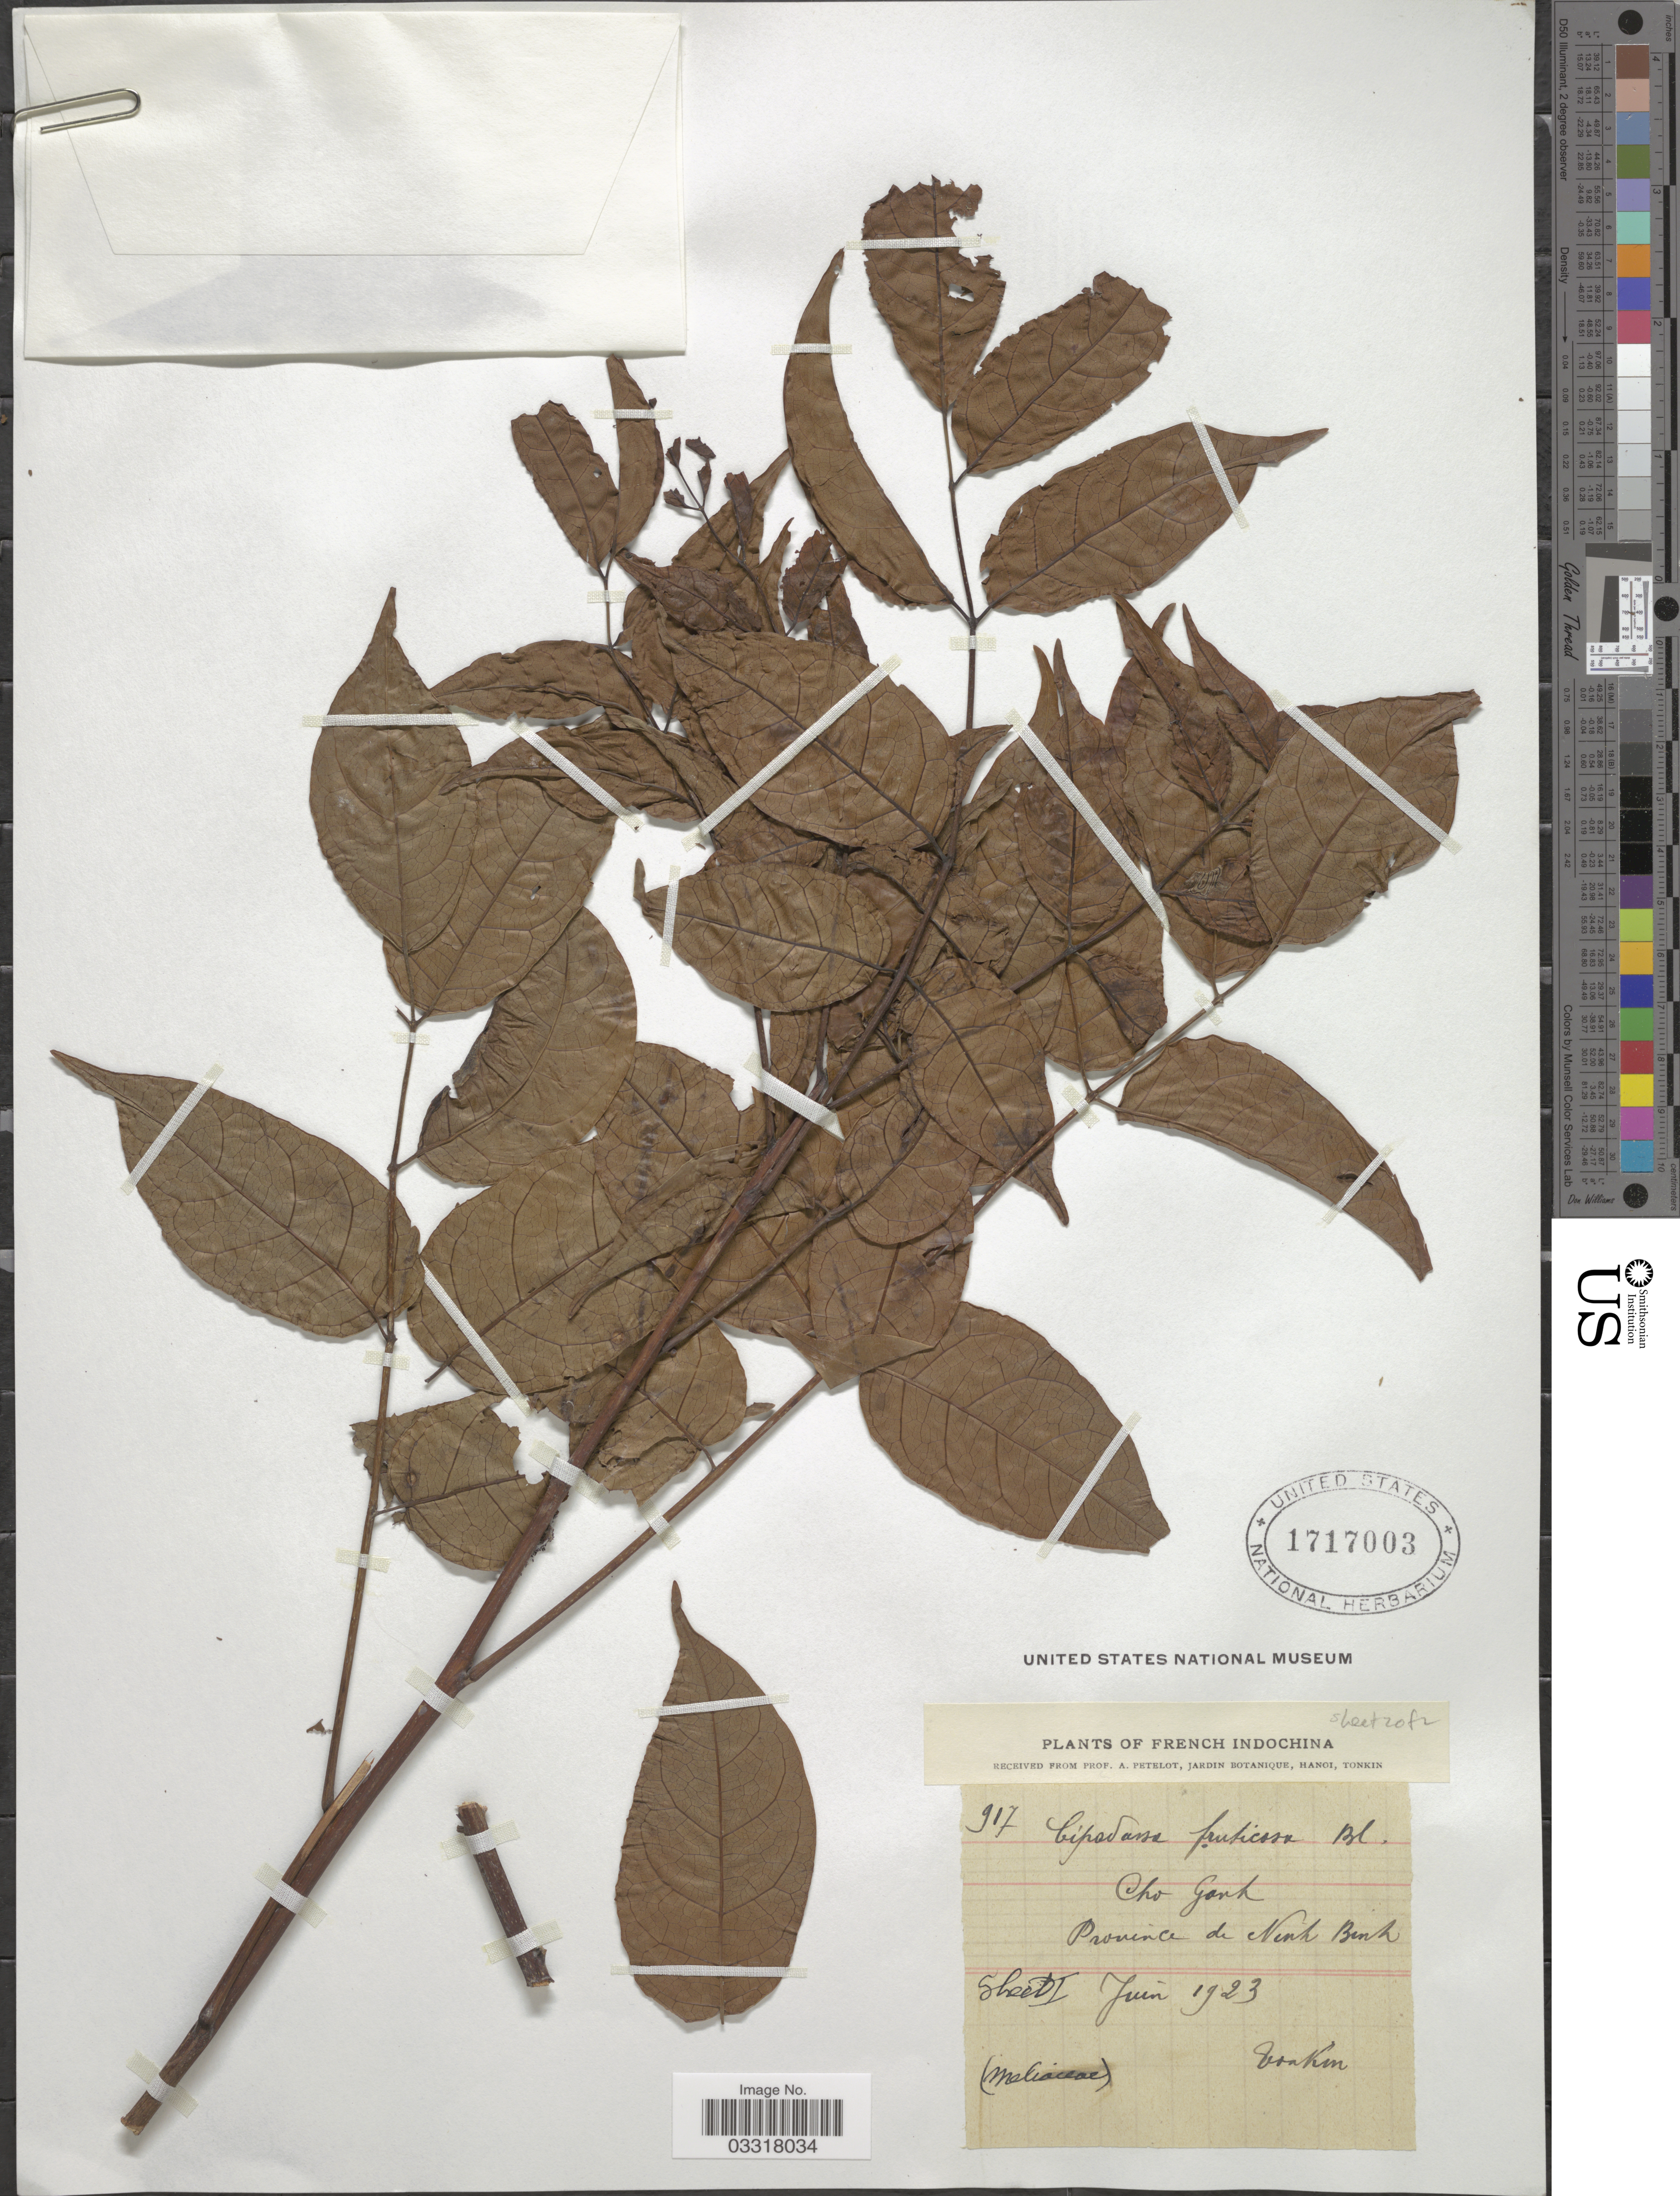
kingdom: Plantae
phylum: Tracheophyta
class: Magnoliopsida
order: Sapindales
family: Meliaceae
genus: Cipadessa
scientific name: Cipadessa baccifera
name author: Miq.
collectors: A. Petelot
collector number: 917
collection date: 1923-06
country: Vietnam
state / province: Ninh Binh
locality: French Indochina. Cho Ganh.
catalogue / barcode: US 1717003